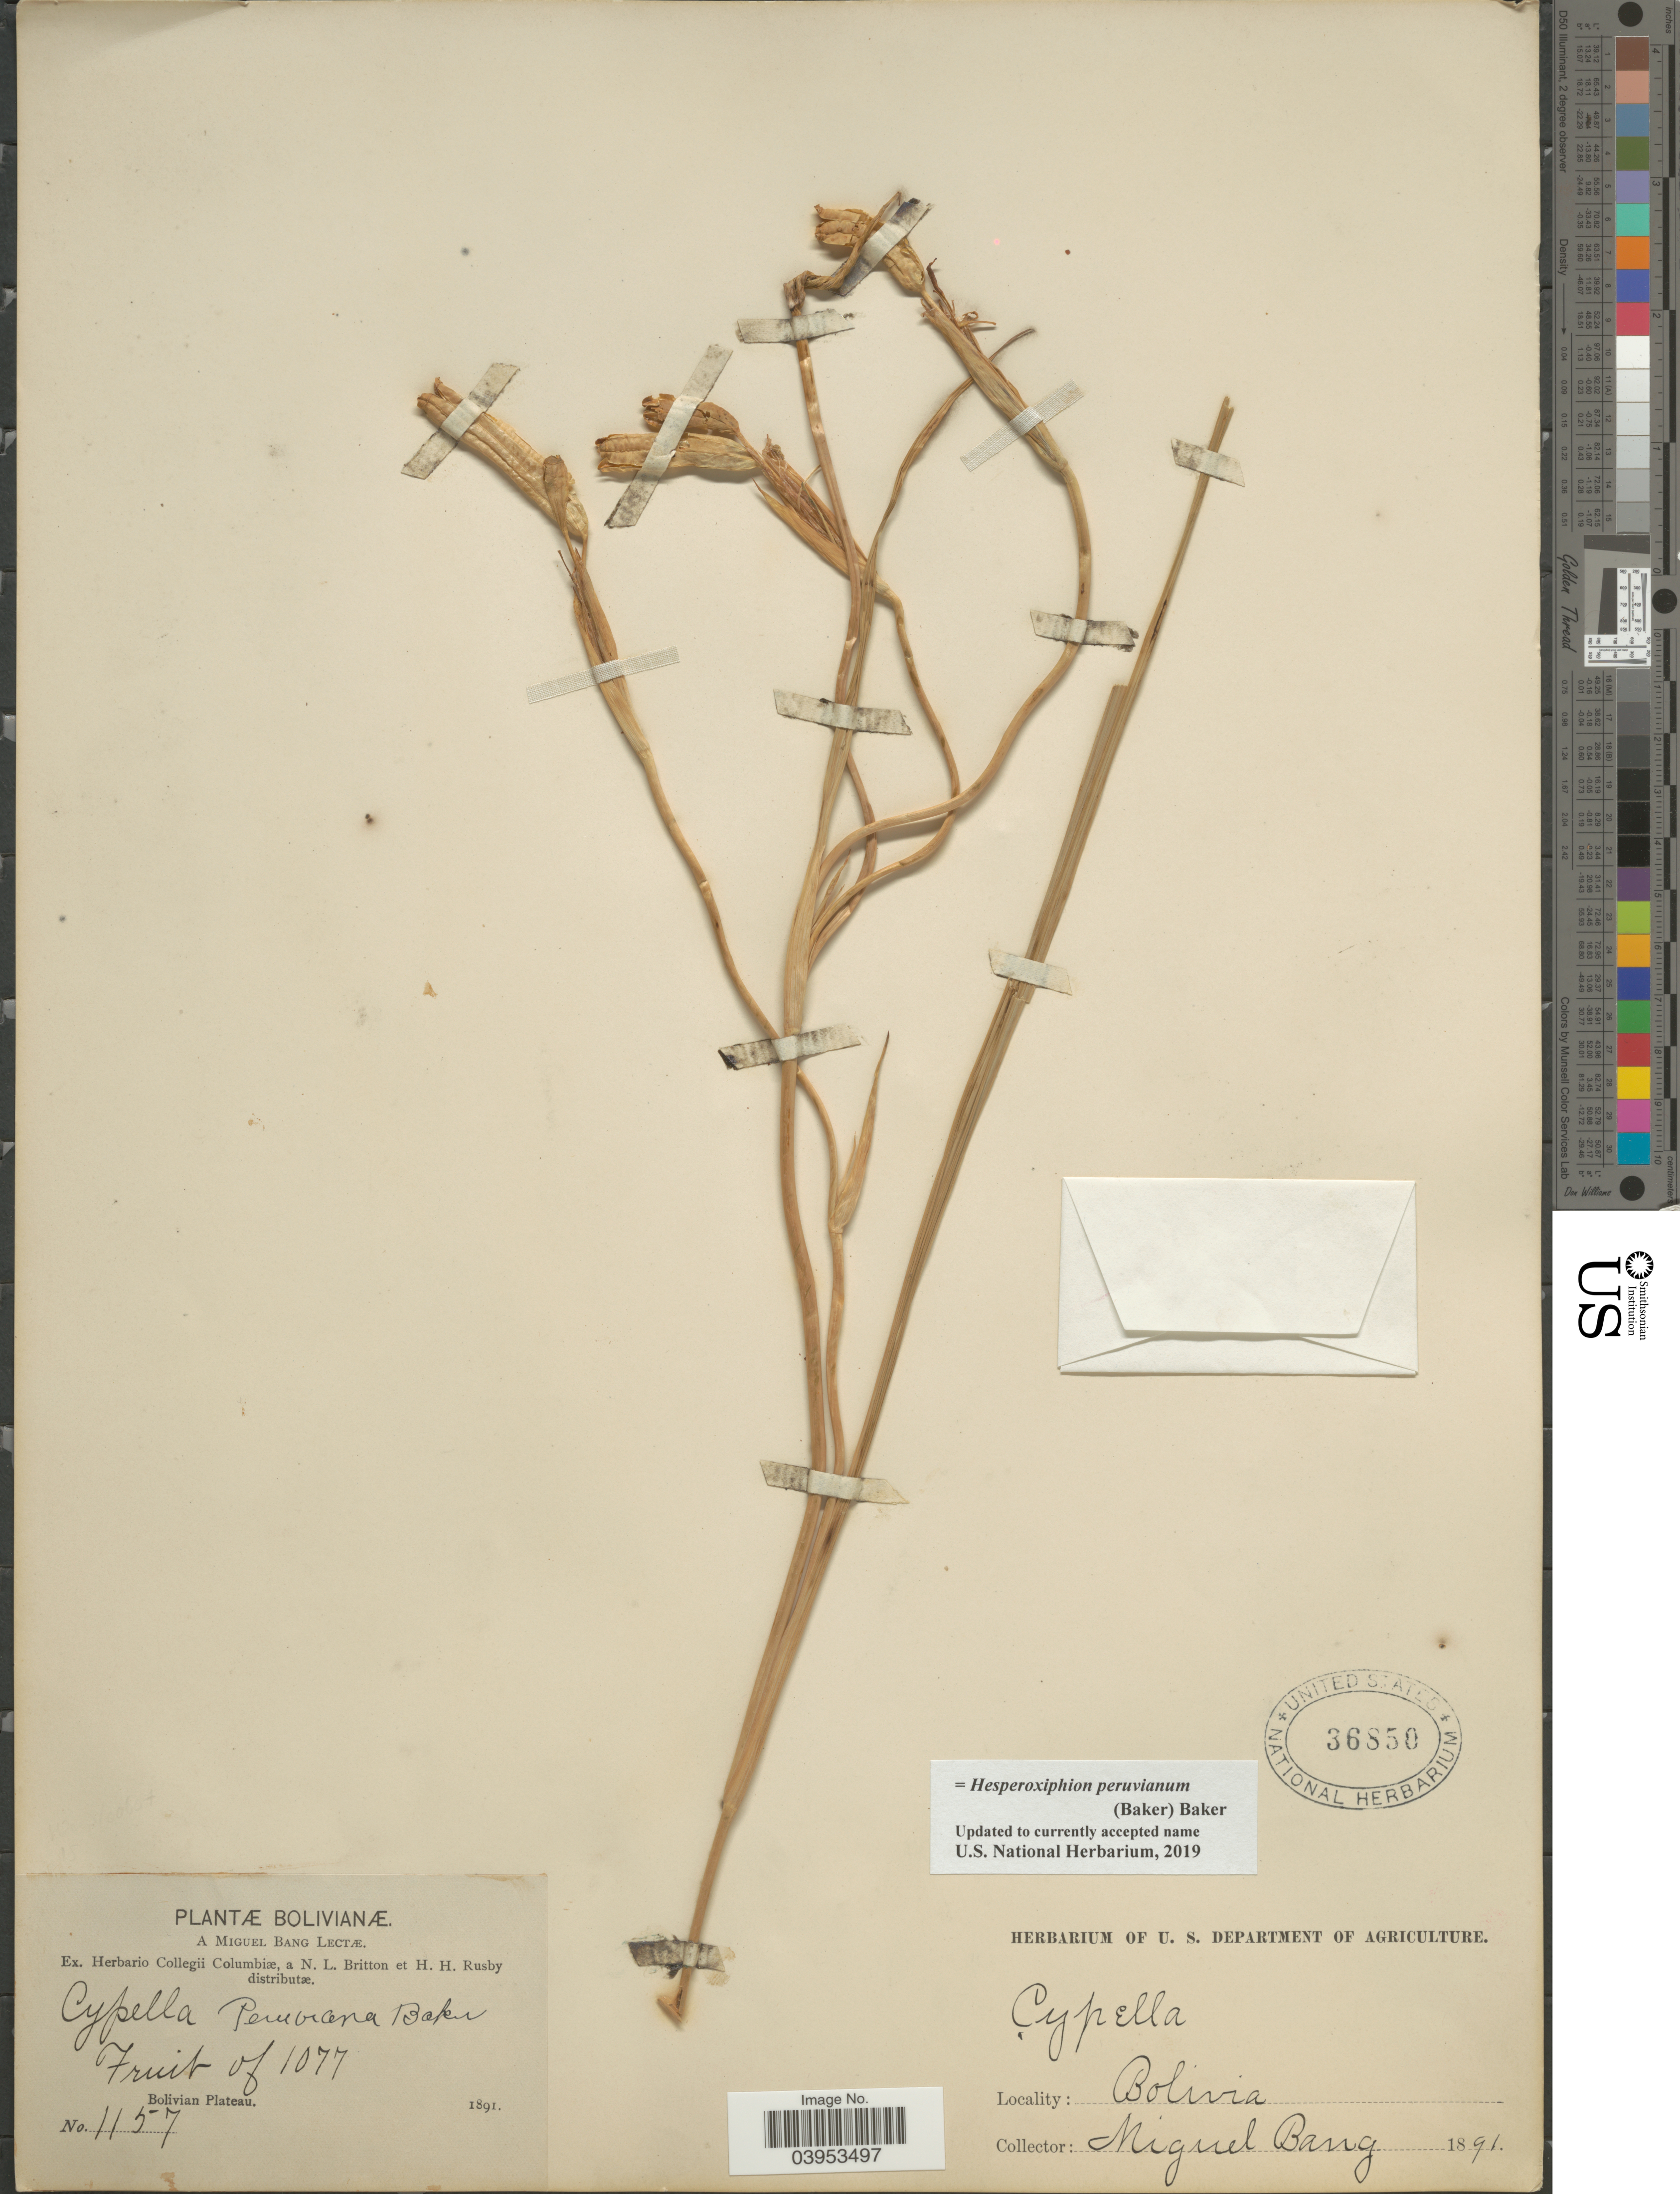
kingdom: Plantae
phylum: Tracheophyta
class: Liliopsida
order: Asparagales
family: Iridaceae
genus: Hesperoxiphion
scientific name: Hesperoxiphion peruvianum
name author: Baker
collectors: M. Bang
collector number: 1157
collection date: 1891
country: Bolivia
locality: Bolivian Plateau.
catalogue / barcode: US 36850